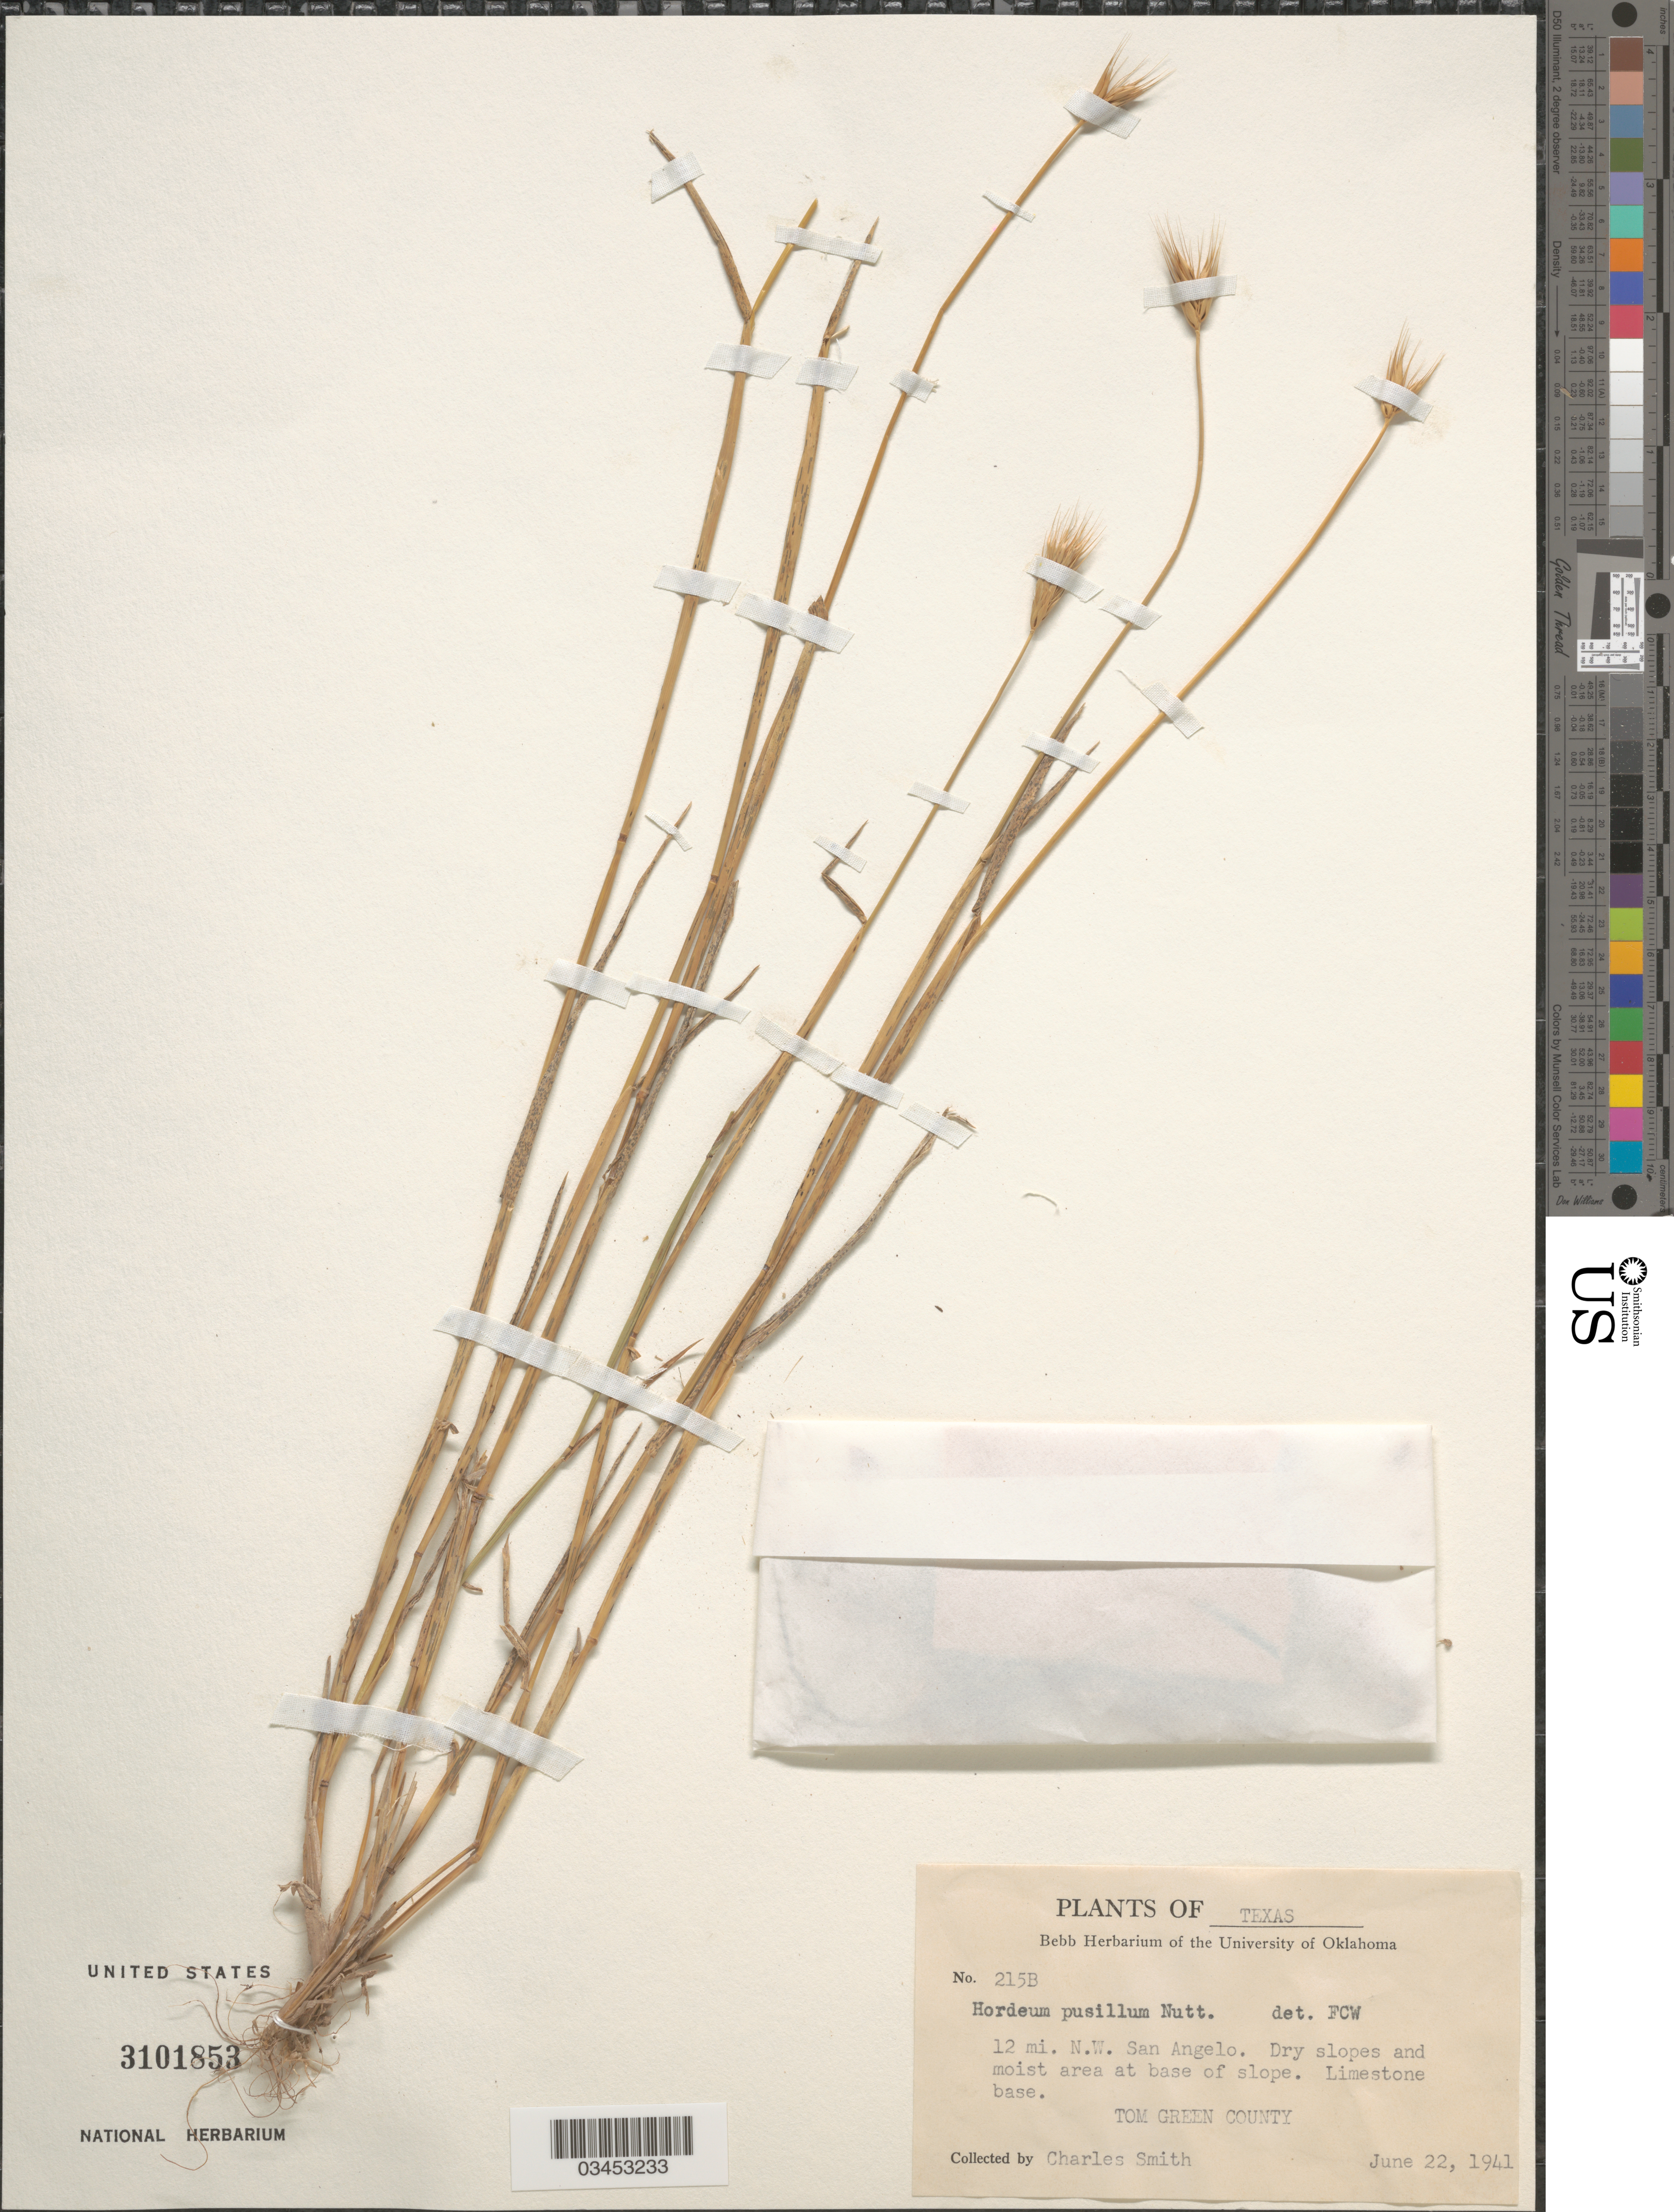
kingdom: Plantae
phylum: Tracheophyta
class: Liliopsida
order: Poales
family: Poaceae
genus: Hordeum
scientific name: Hordeum pusillum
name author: Nutt.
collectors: C. L. Smith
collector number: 215B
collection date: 1941-06-22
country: United States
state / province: Texas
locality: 12 mi. N.W. San Angelo. Dry slopes and moist area at base of slope. Tom Green County.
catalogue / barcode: US 3101853